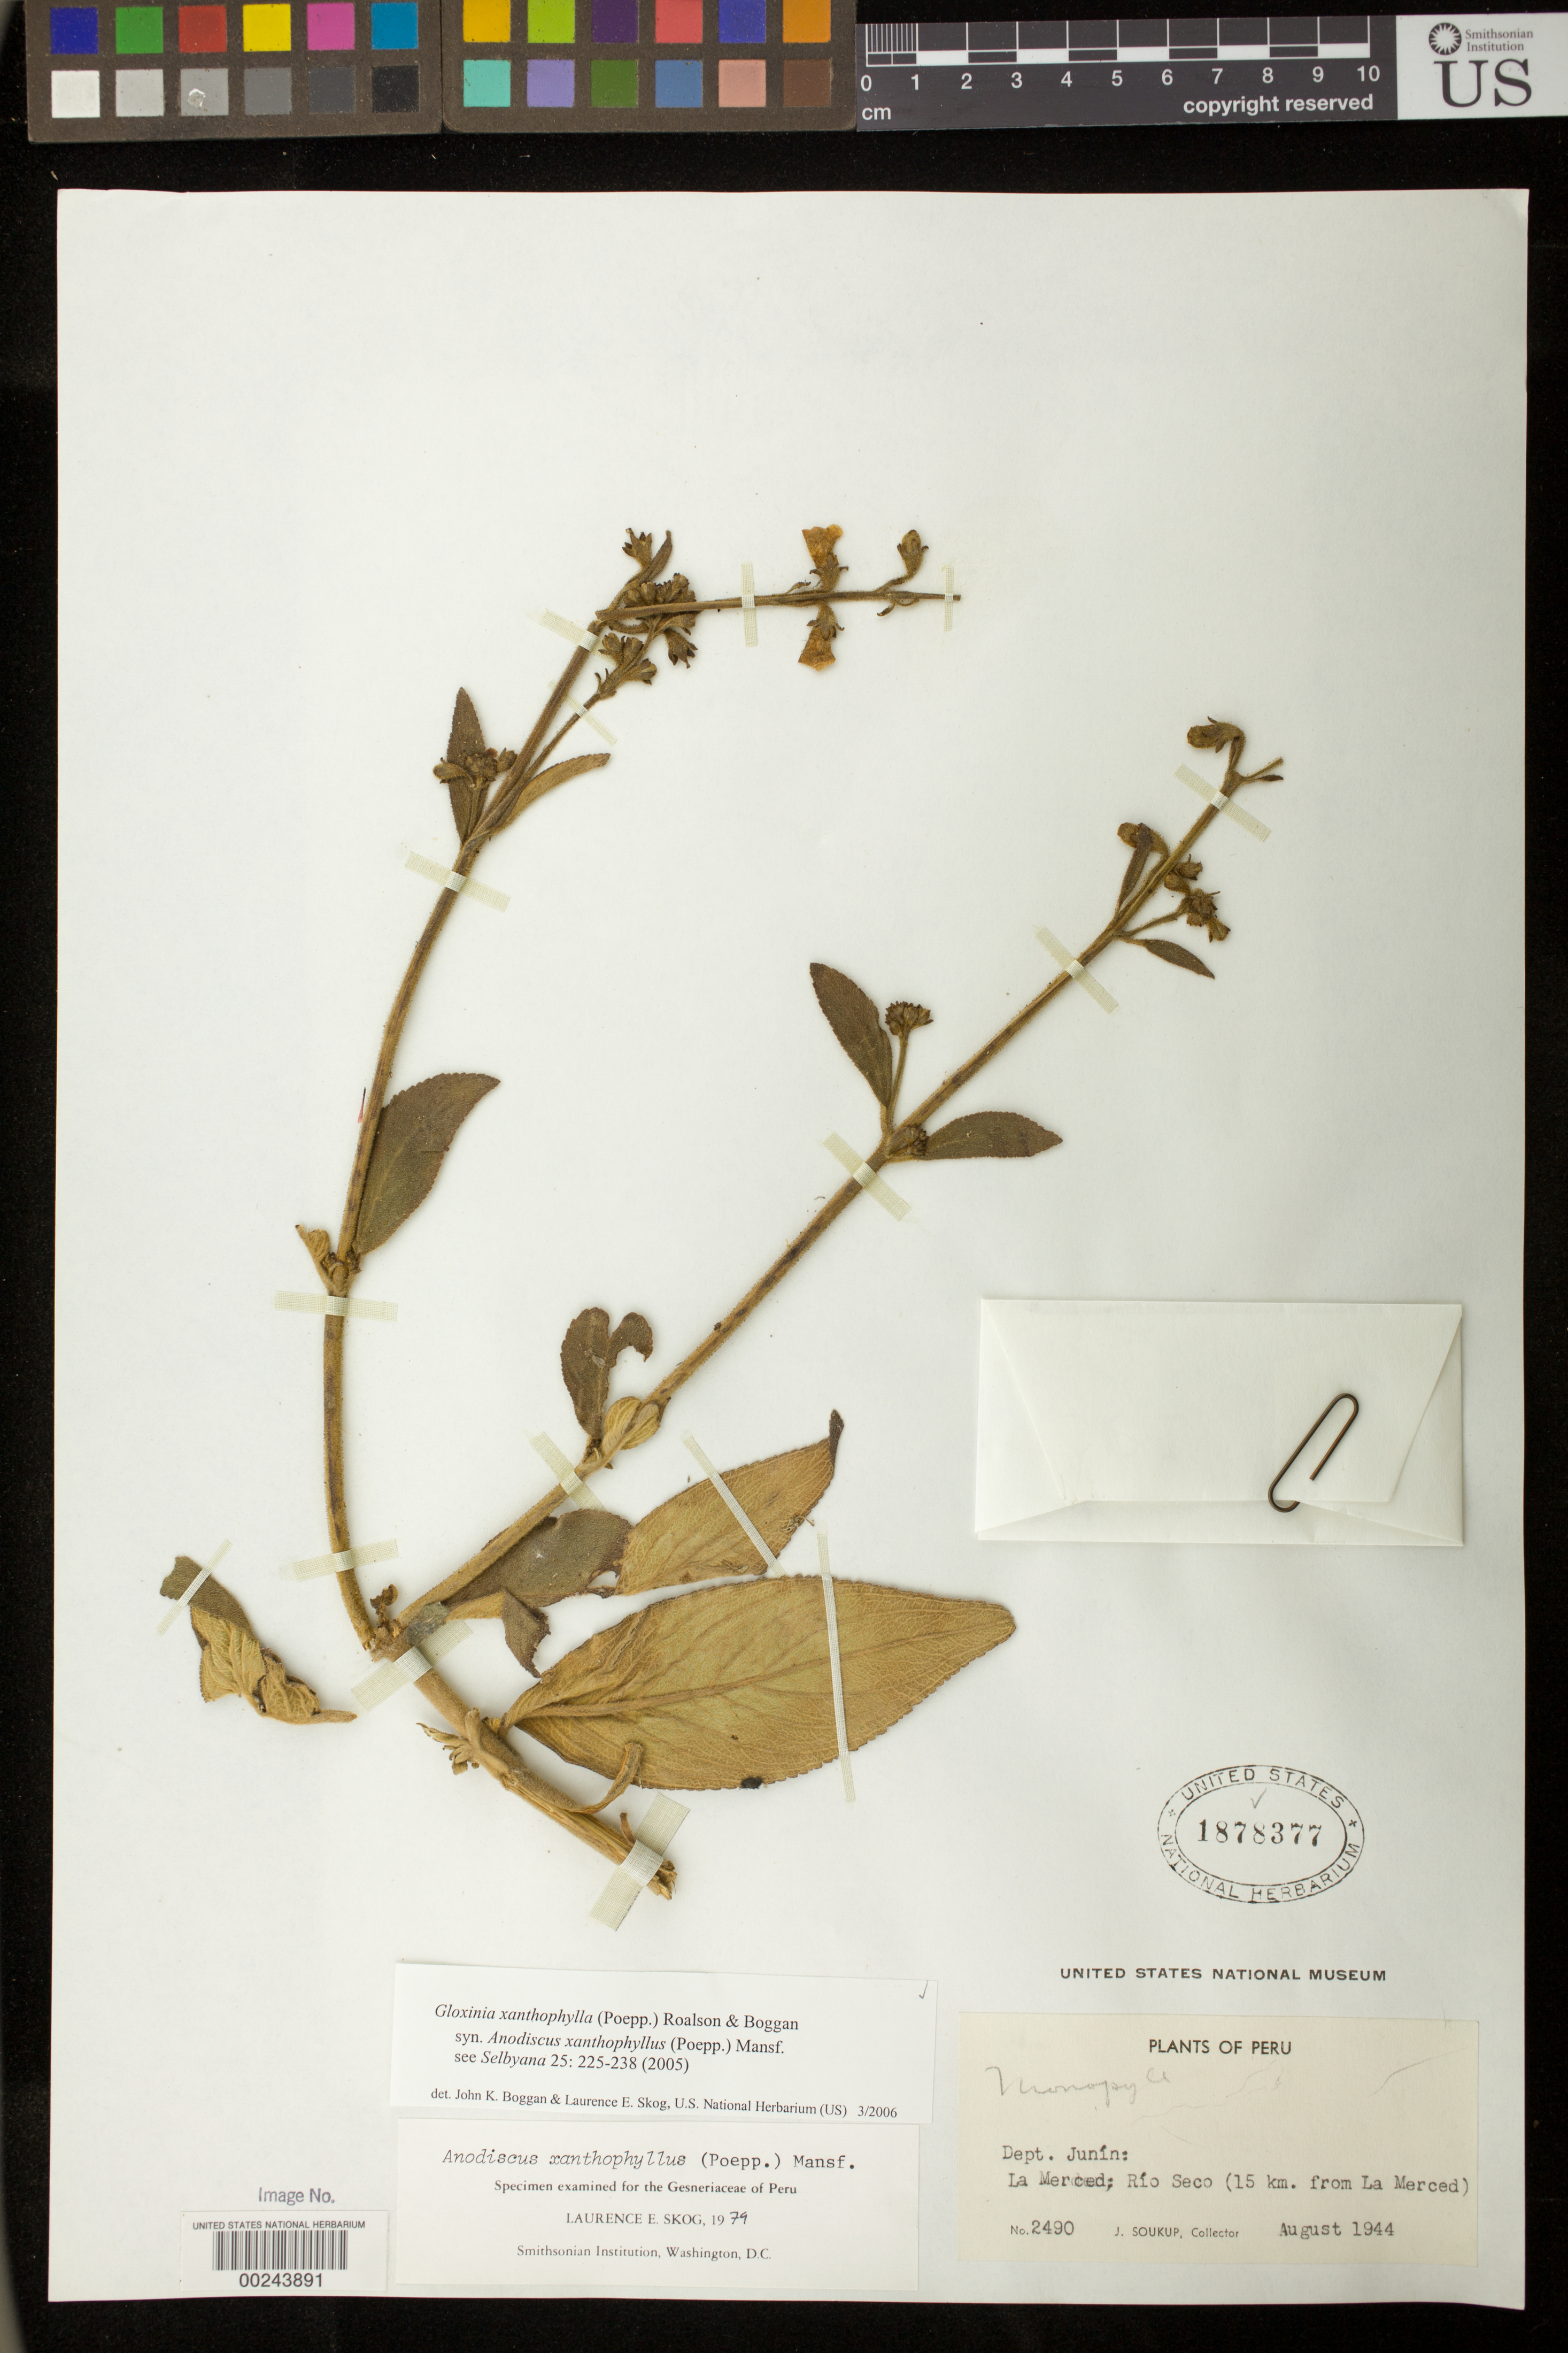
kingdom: Plantae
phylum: Tracheophyta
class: Magnoliopsida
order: Lamiales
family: Gesneriaceae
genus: Gloxinia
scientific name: Gloxinia xanthophylla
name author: (Poepp.) Roalson & Boggan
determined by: Boggan, J. K.; Skog, L. E.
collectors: J. J. Soukup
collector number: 2490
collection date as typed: Aug 1944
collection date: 1944-08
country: Peru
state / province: Junín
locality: La Merced, Rio Seco (15 km from La Merced)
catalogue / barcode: US 1878377